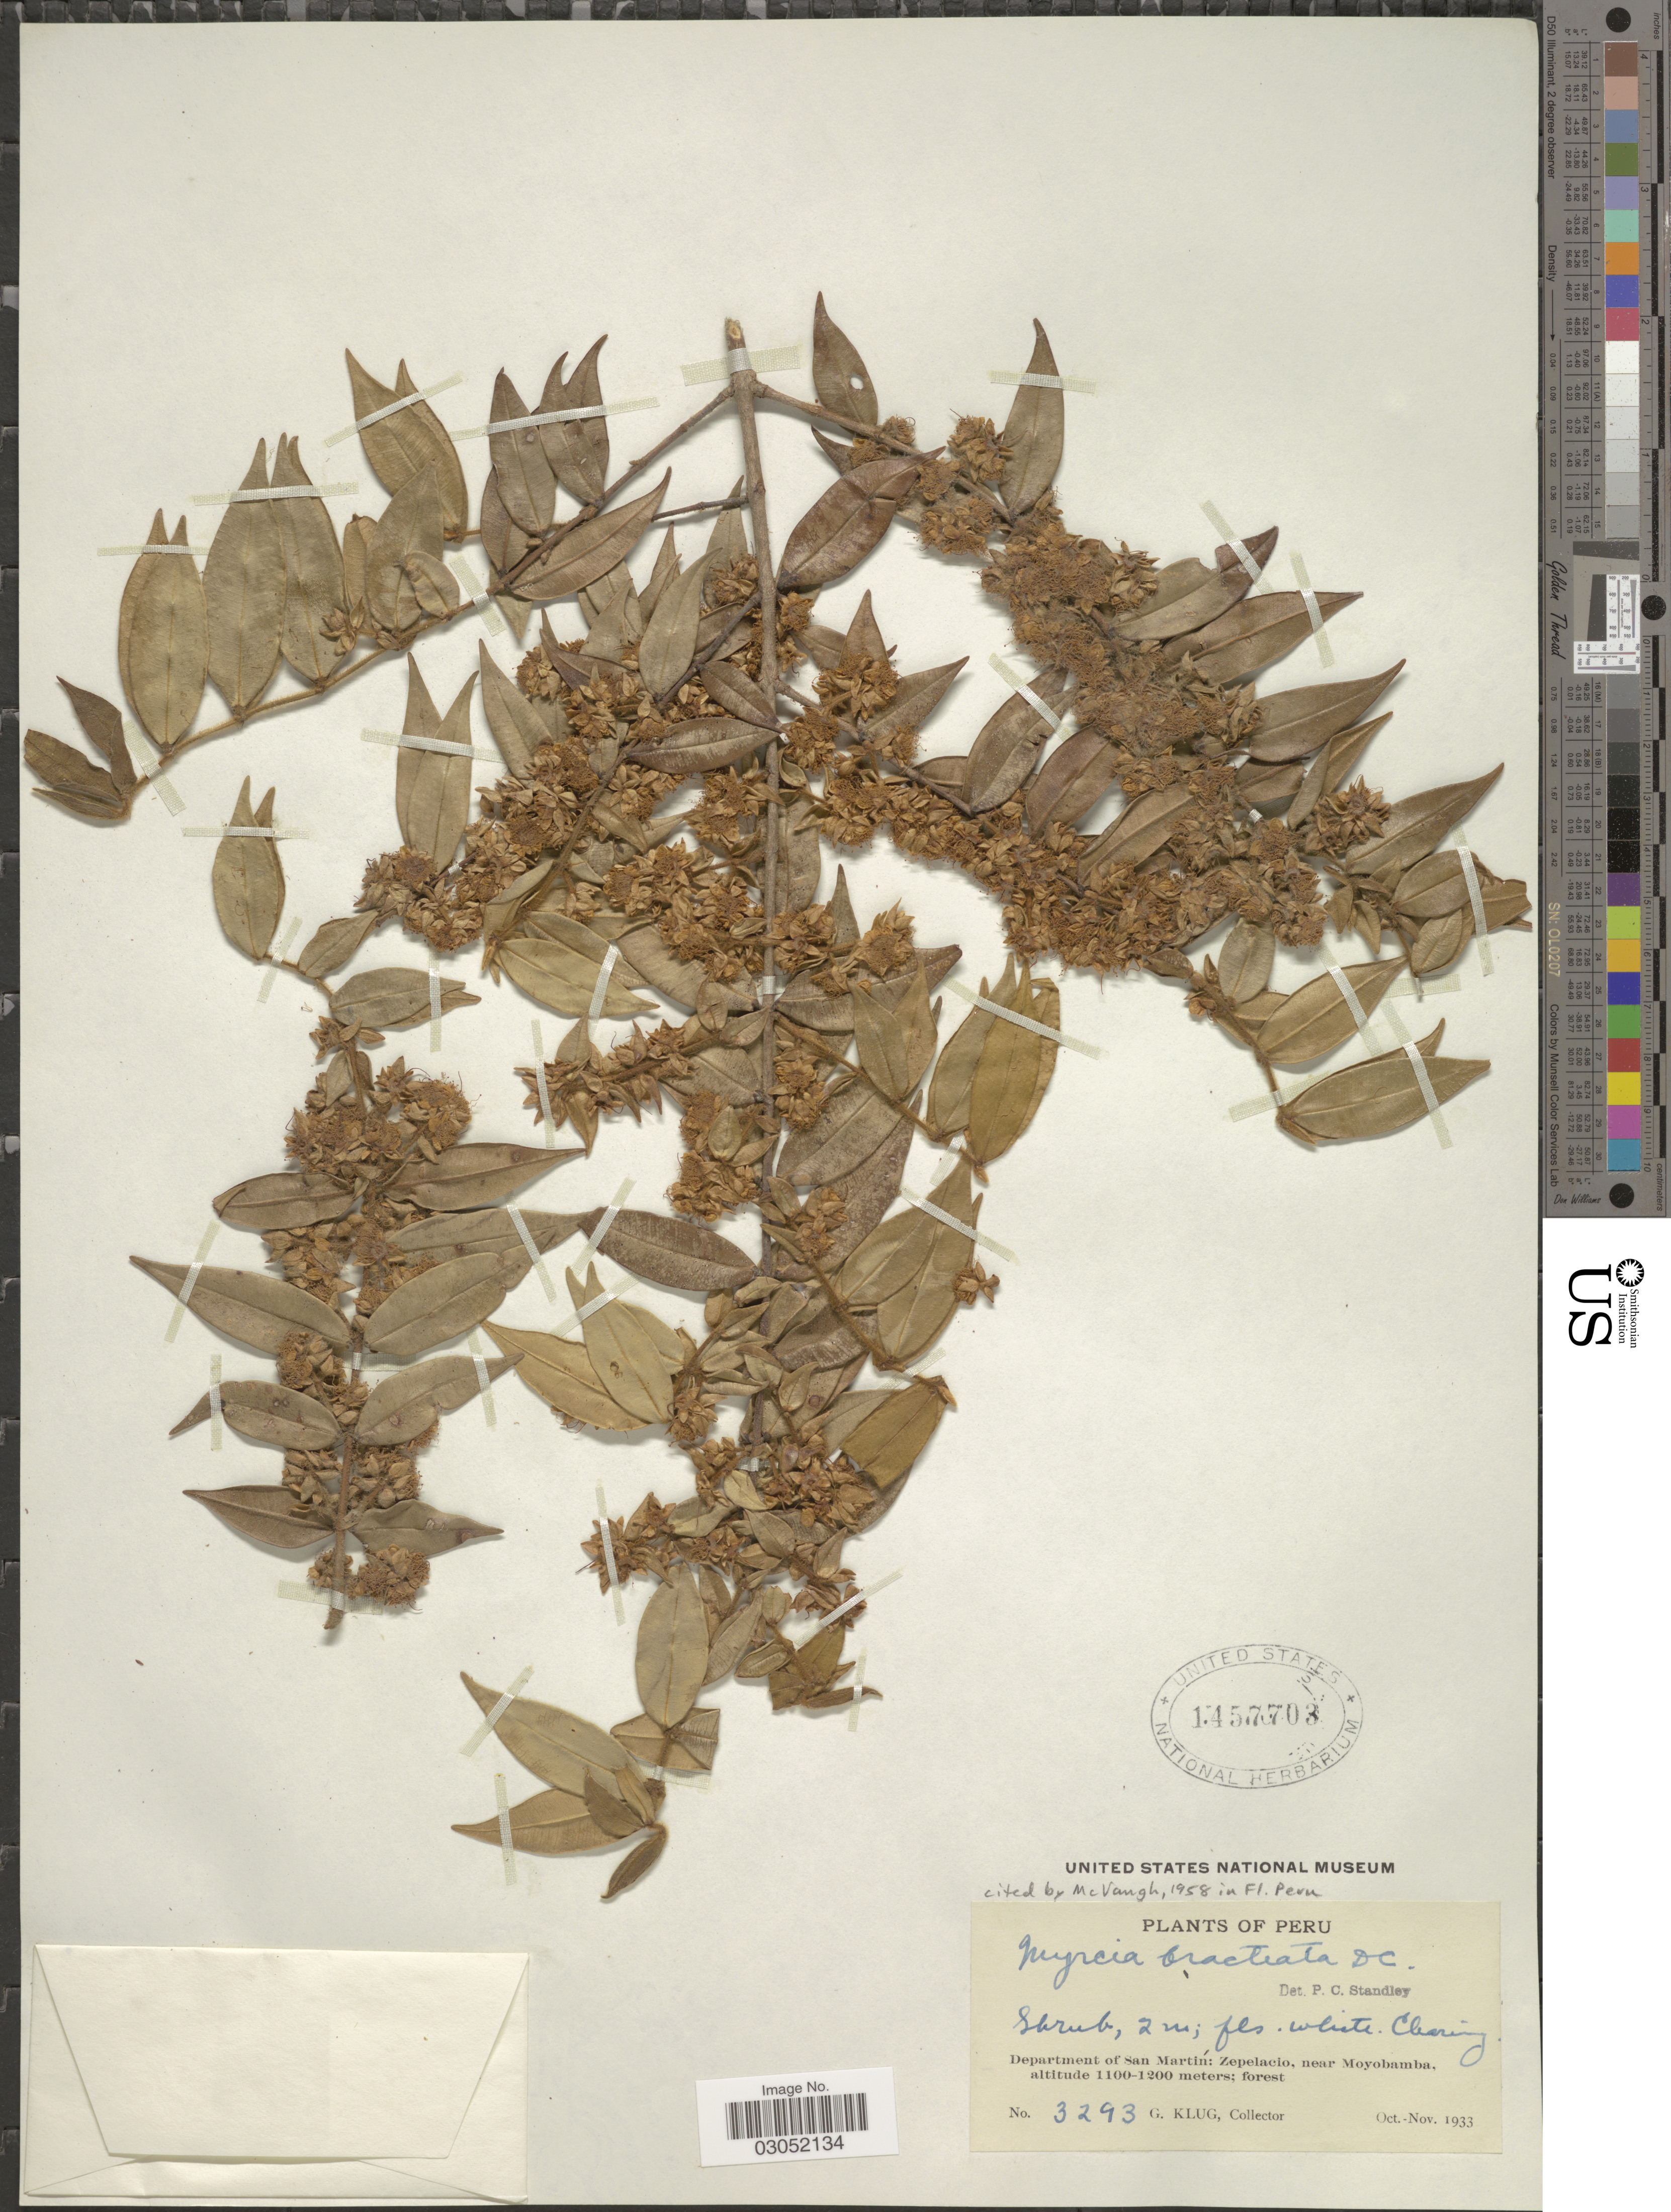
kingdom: Plantae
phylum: Tracheophyta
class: Magnoliopsida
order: Myrtales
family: Myrtaceae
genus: Myrcia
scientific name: Myrcia bracteata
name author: (Rich.) DC.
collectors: G. Klug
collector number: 3293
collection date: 1933-10/1933-11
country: Peru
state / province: San Martín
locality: Department of San Martín: Zepelacio, near Moyobamba.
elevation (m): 1100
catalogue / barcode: US 1457703